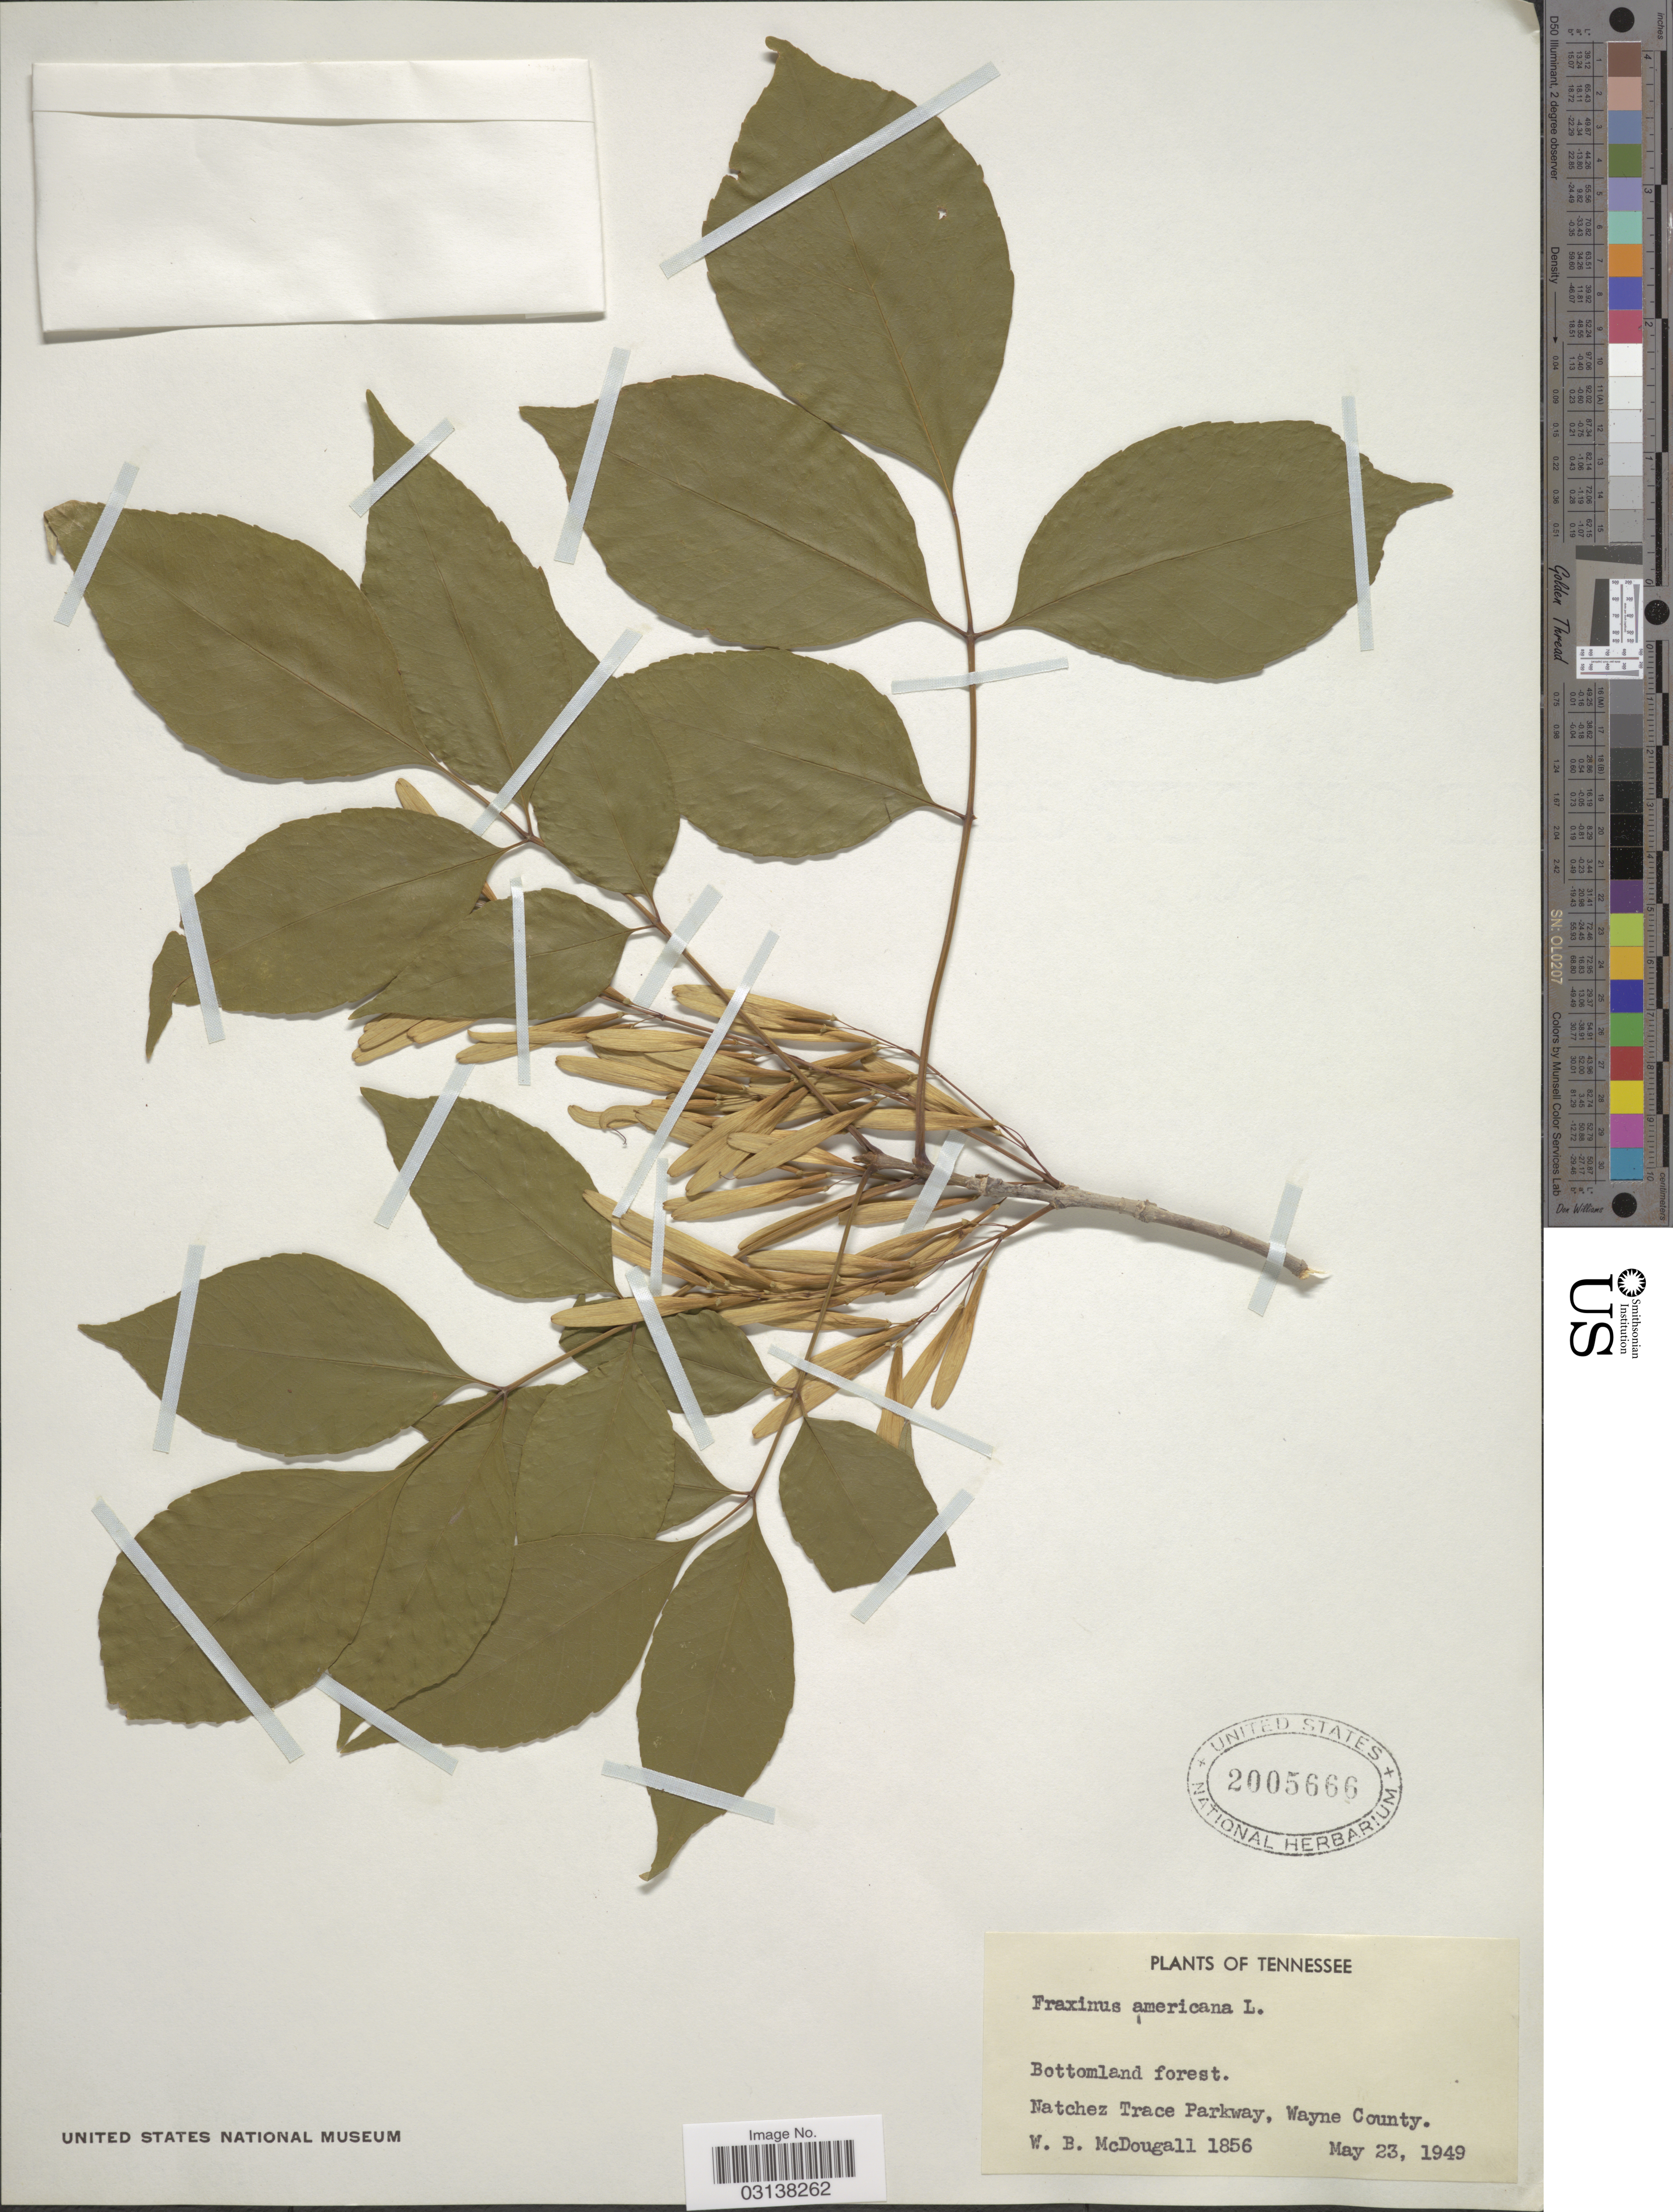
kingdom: Plantae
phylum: Tracheophyta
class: Magnoliopsida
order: Lamiales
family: Oleaceae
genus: Fraxinus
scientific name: Fraxinus americana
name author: L.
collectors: W. B. McDougall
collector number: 1856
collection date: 1949-05-23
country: United States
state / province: Tennessee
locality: Natchez Trace Parkway, Wayne County.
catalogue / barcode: US 2005666